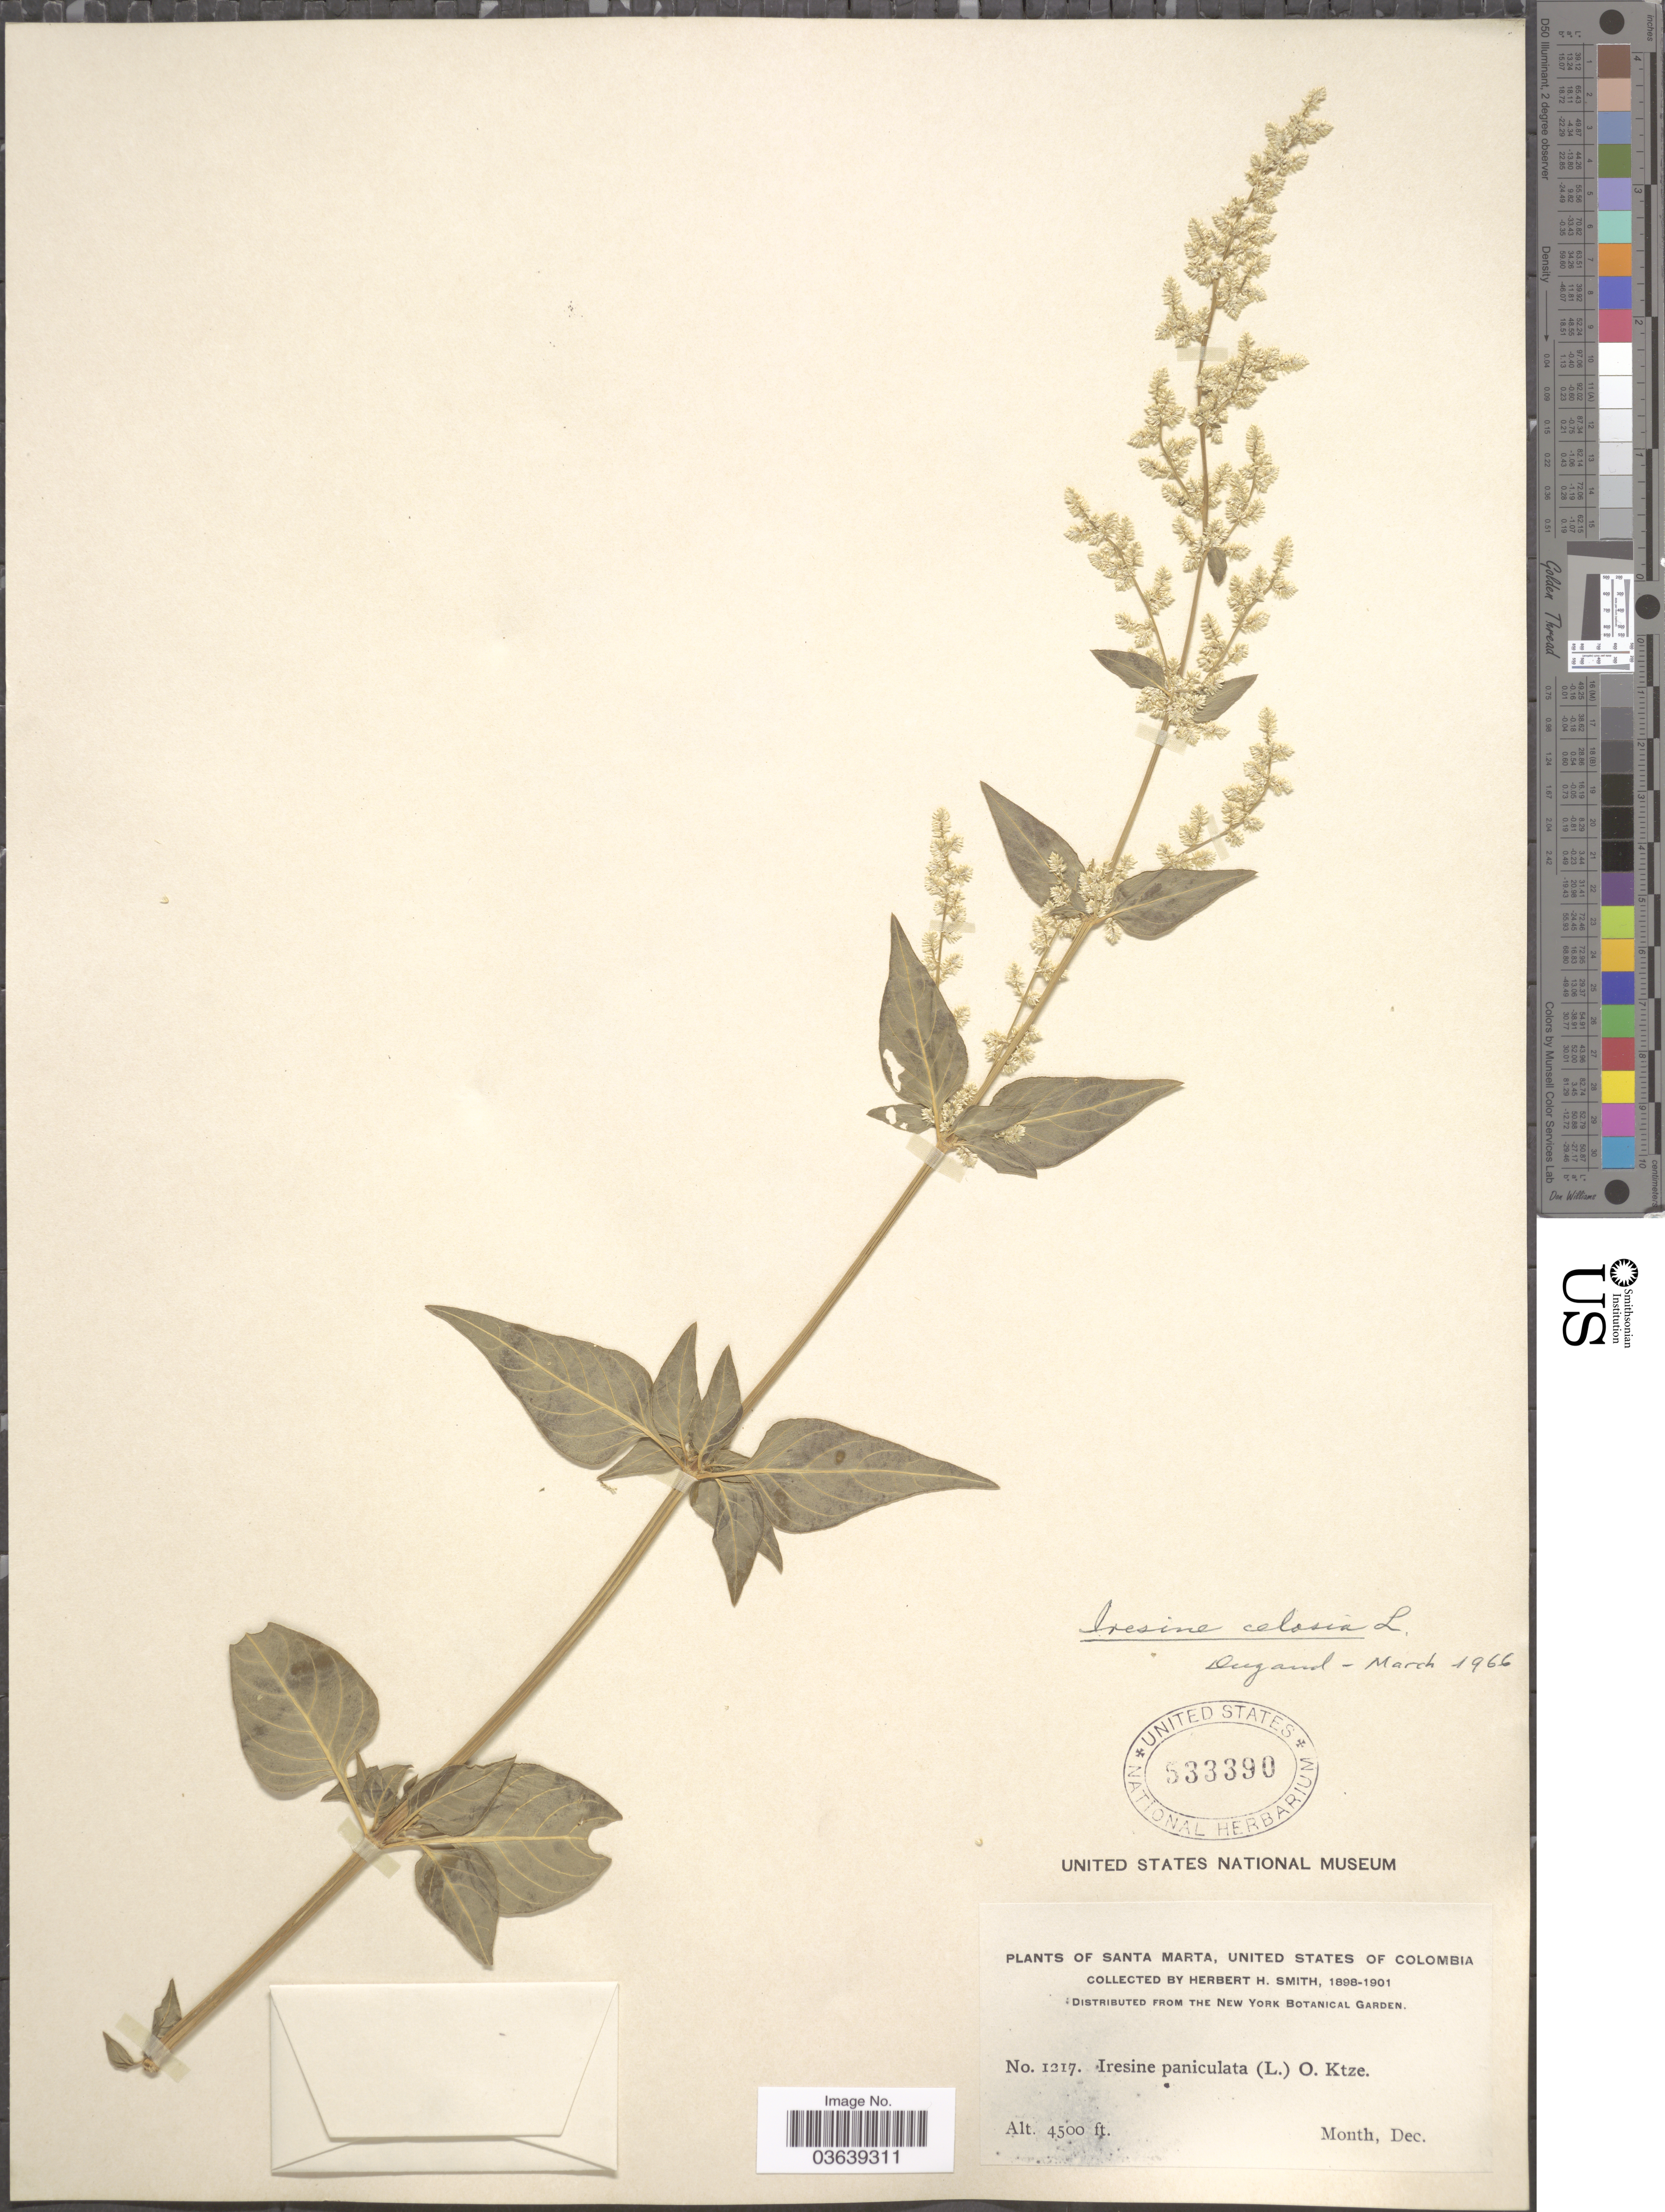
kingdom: Plantae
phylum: Tracheophyta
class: Magnoliopsida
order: Caryophyllales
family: Amaranthaceae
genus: Iresine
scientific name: Iresine diffusa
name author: Humb. & Bonpl. ex Willd.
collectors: Herbert H. Smith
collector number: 1217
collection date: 1898-12/1901-12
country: Colombia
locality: Santa Marta, United States of Colombia.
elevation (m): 1372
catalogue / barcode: US 533390